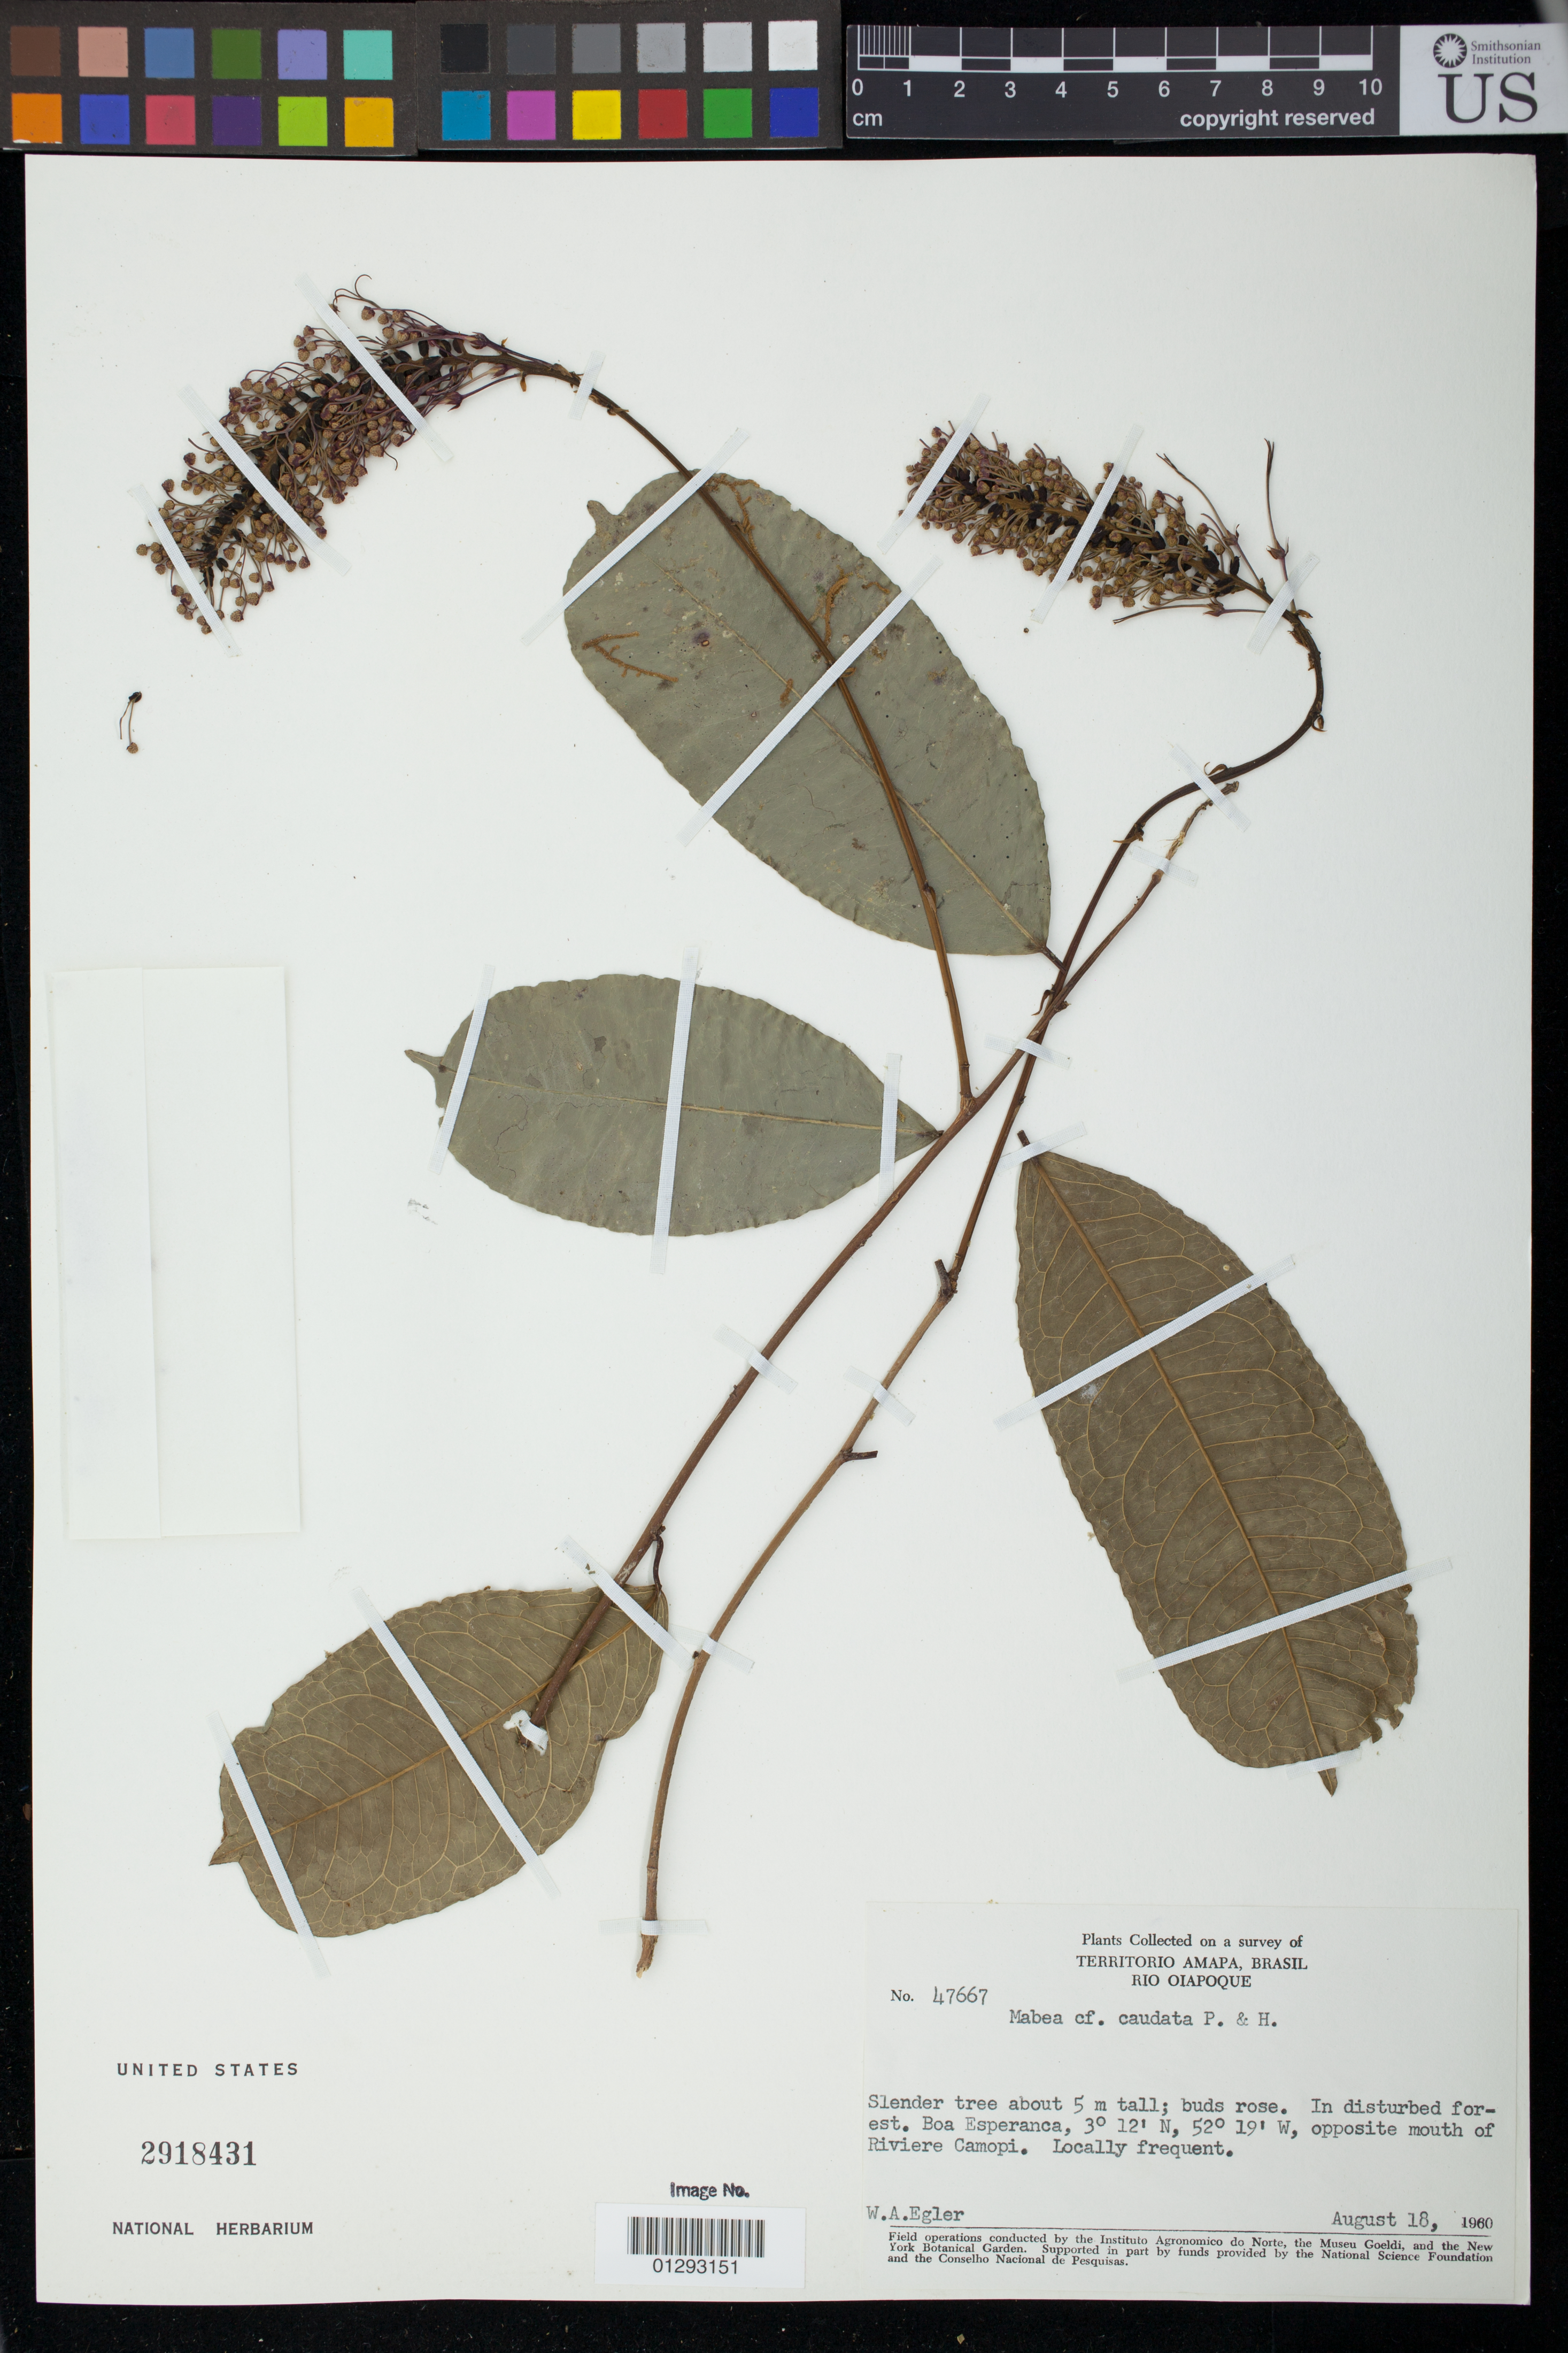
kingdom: Plantae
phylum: Tracheophyta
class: Magnoliopsida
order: Malpighiales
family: Euphorbiaceae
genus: Mabea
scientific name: Mabea caudata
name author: Pax & K. Hoffm.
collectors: W. A. Egler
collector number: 47667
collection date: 1960-08-18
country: Brazil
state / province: Amapa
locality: Rio Oiapoque. Boa Esperanca, opposite mouth of Riviere Camopi.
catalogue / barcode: US 2918431